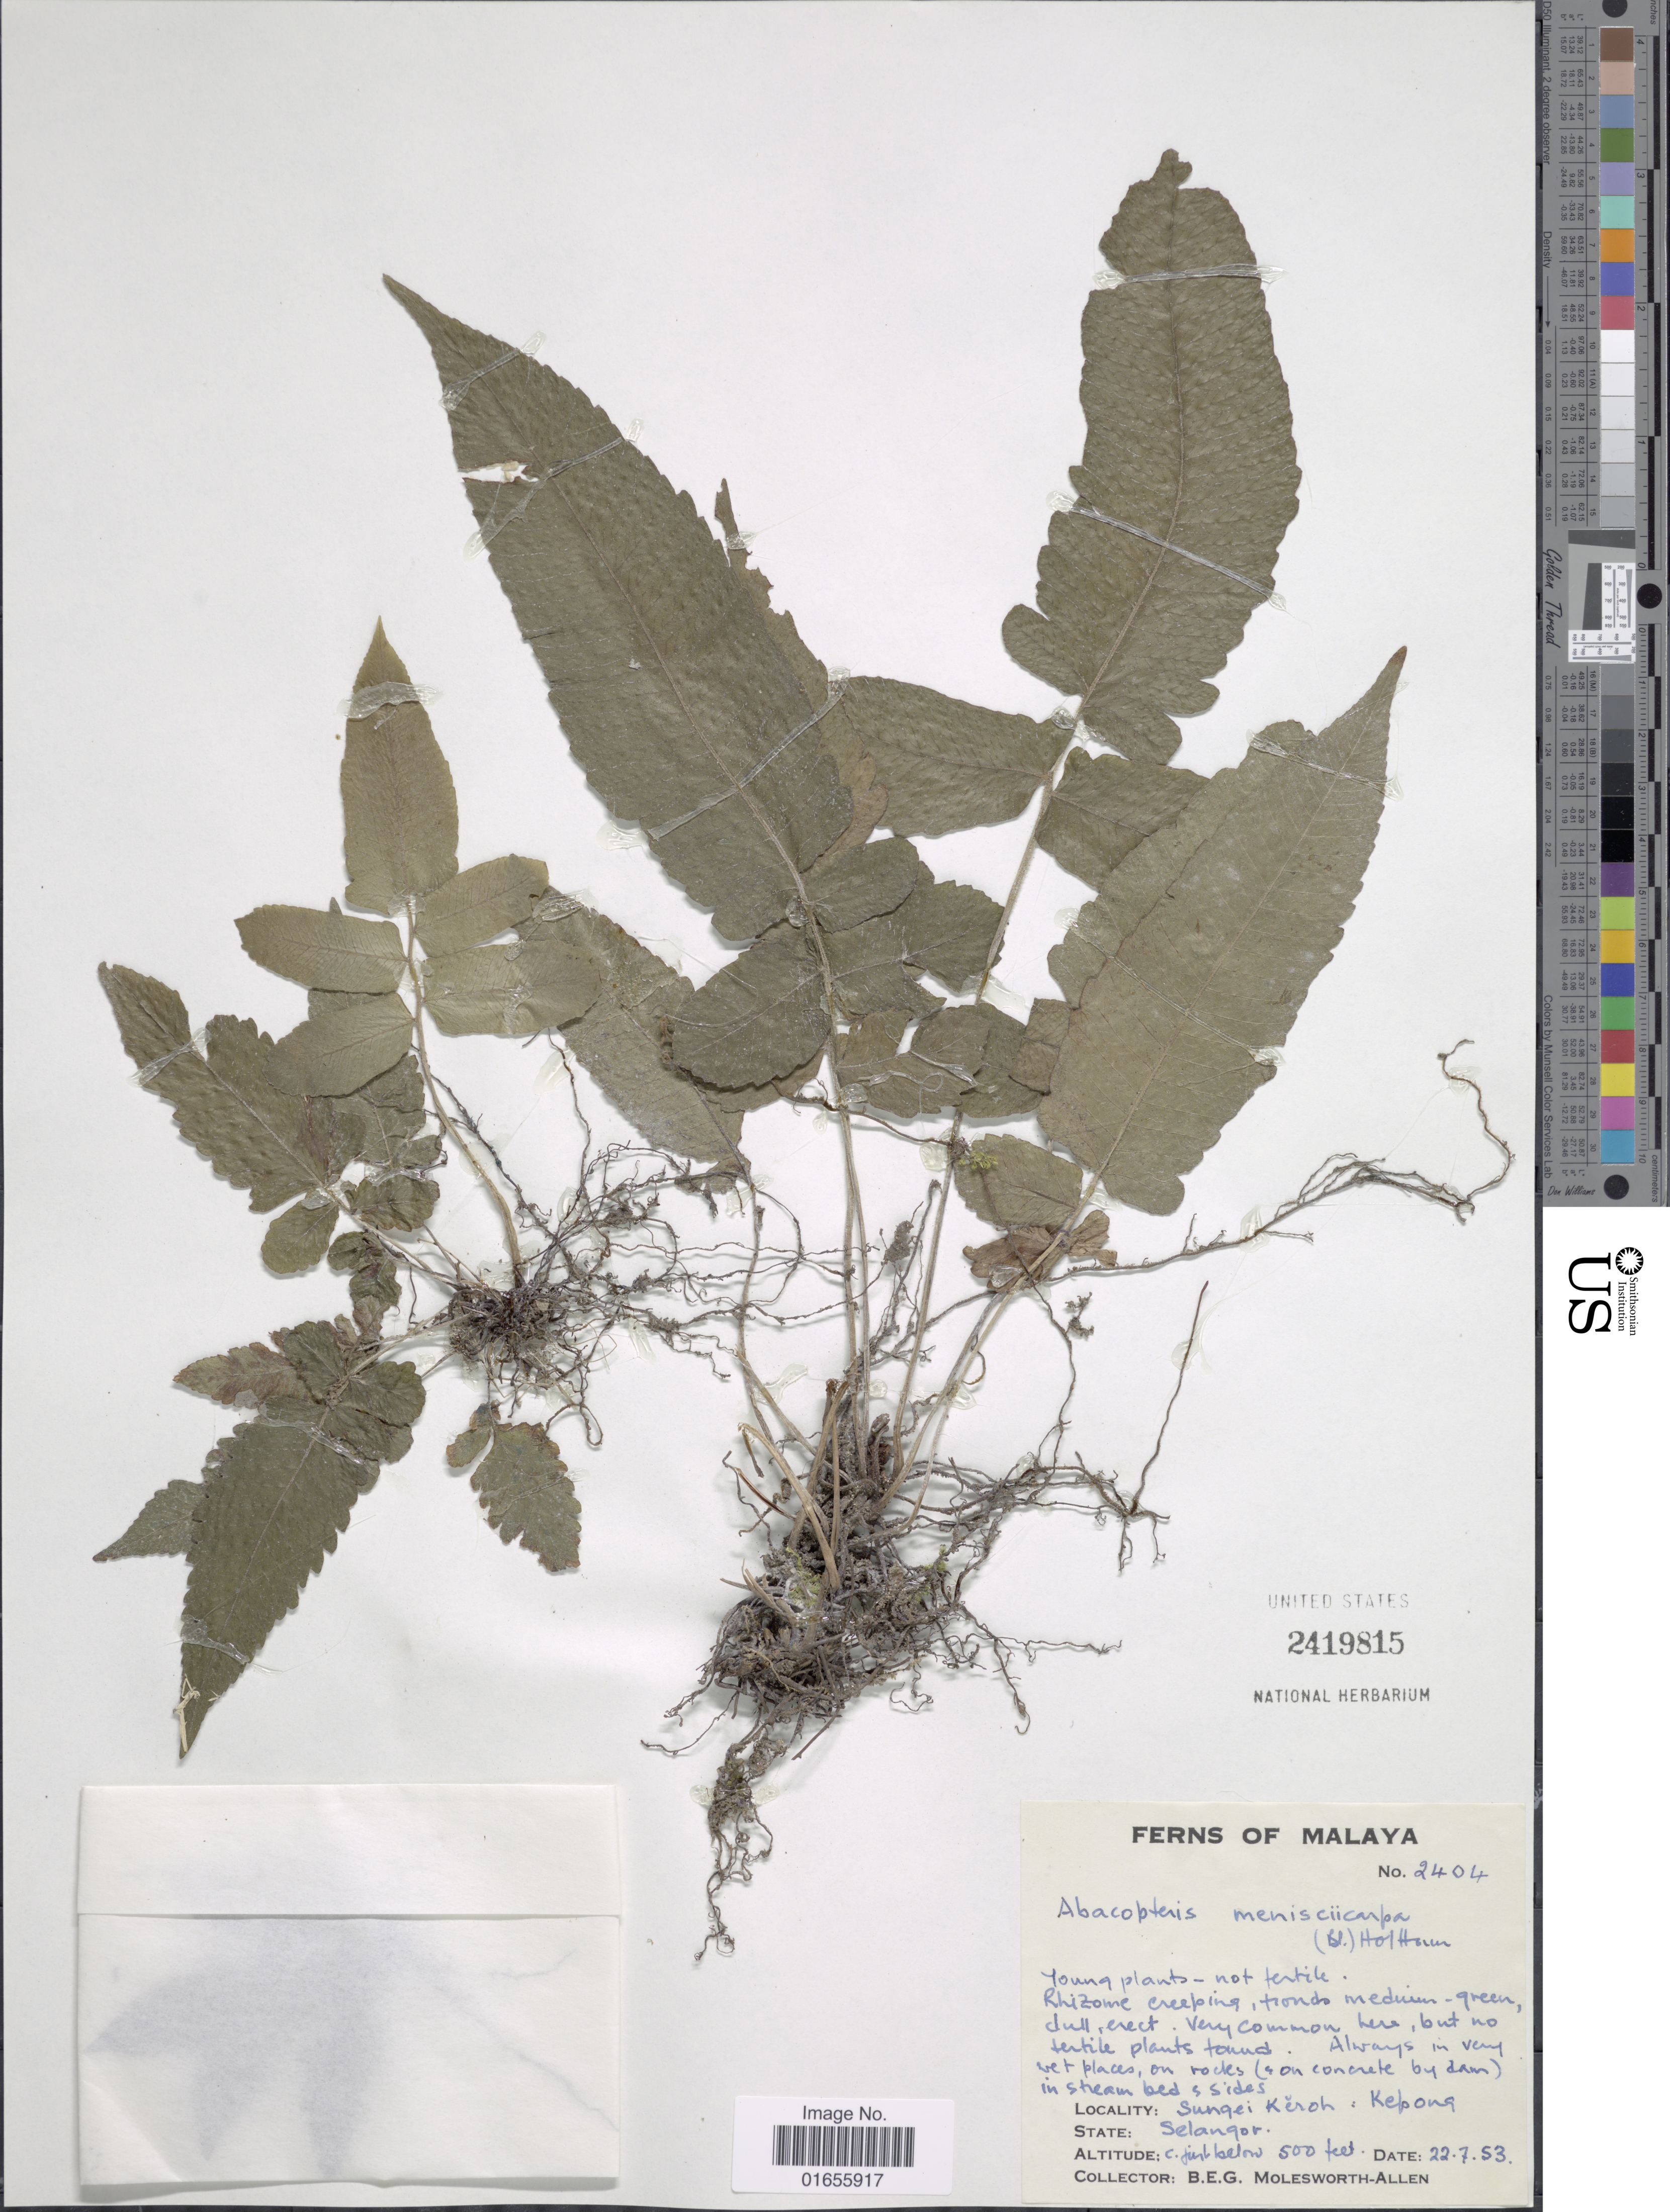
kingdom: Plantae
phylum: Tracheophyta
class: Polypodiopsida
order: Polypodiales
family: Thelypteridaceae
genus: Pronephrium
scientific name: Pronephrium menisciicarpon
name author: (Blume) Holttum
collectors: B. E. G. Molesworth-Allen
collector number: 2404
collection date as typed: Transcribed d/m/y: 22/7/53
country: Malaysia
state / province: Selangor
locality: Sungei Keroh: Kepong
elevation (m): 152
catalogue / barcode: US 2419815